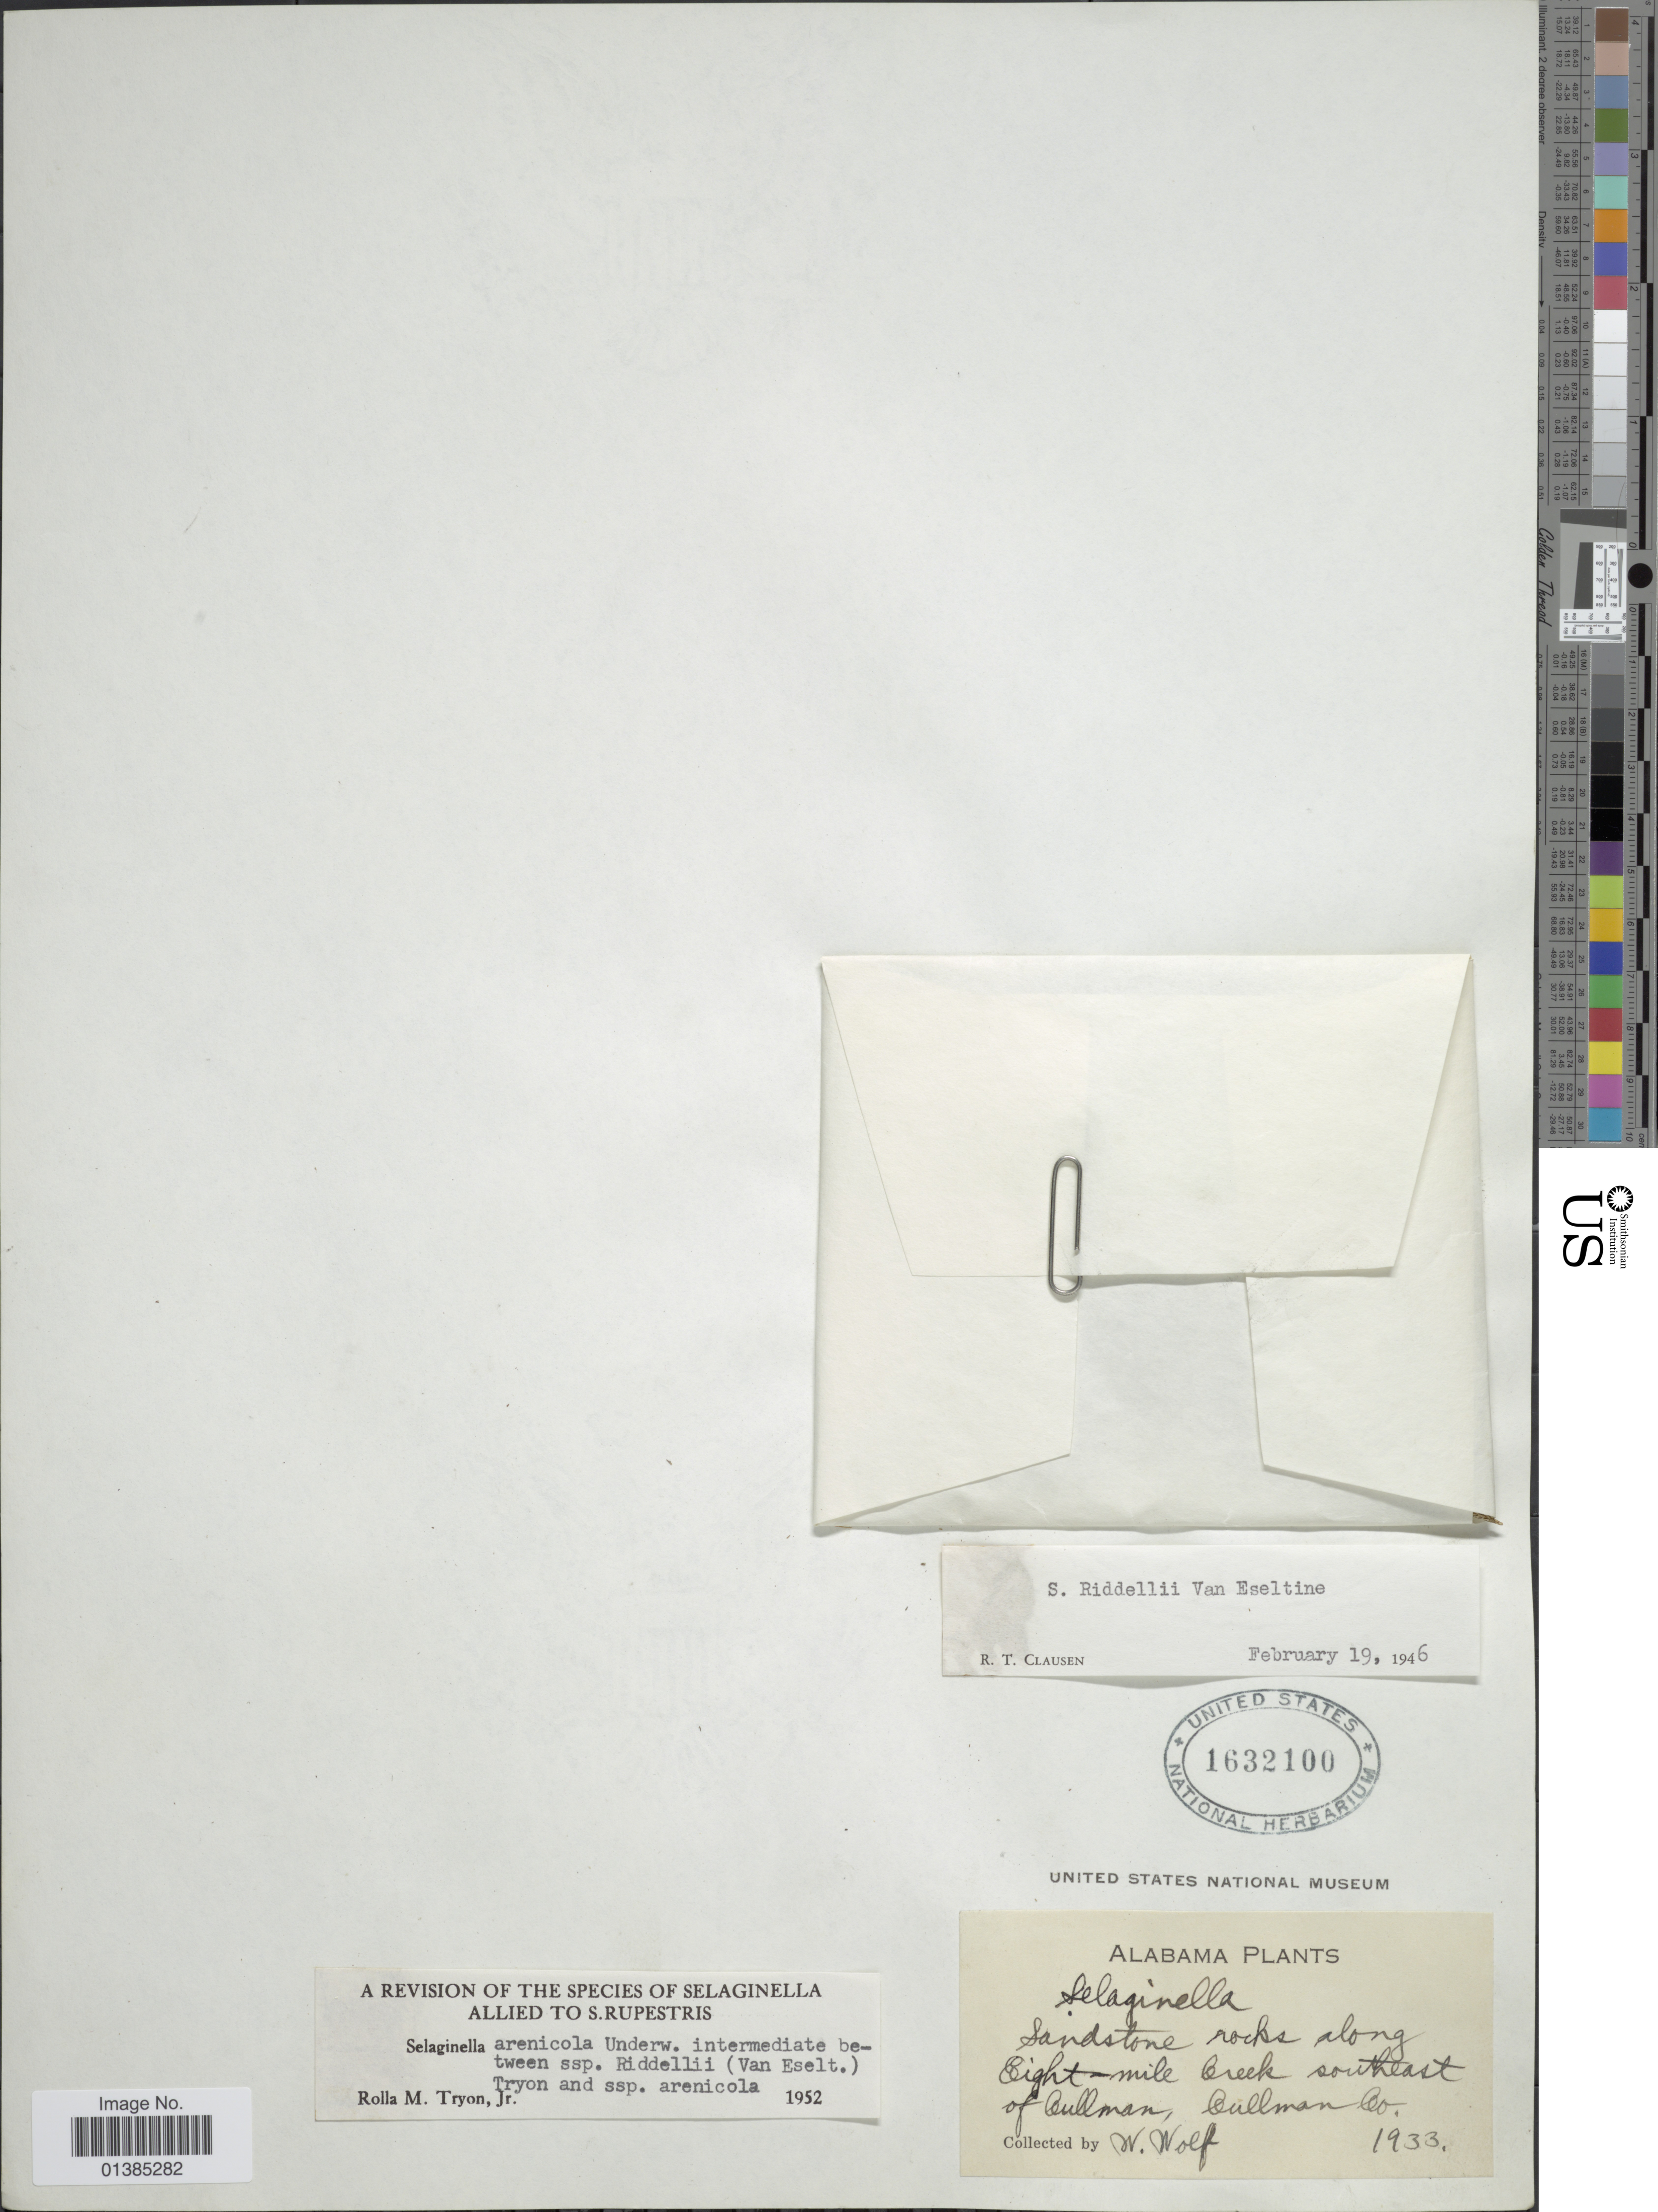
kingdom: Plantae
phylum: Tracheophyta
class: Lycopodiopsida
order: Selaginellales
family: Selaginellaceae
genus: Selaginella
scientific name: Selaginella arenicola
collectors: W. Wolf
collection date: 1933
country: United States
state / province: Alabama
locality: Sandstone rocks along eight-mile Creek southeast of Cullman, Cullman Co.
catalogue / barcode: US 1632100